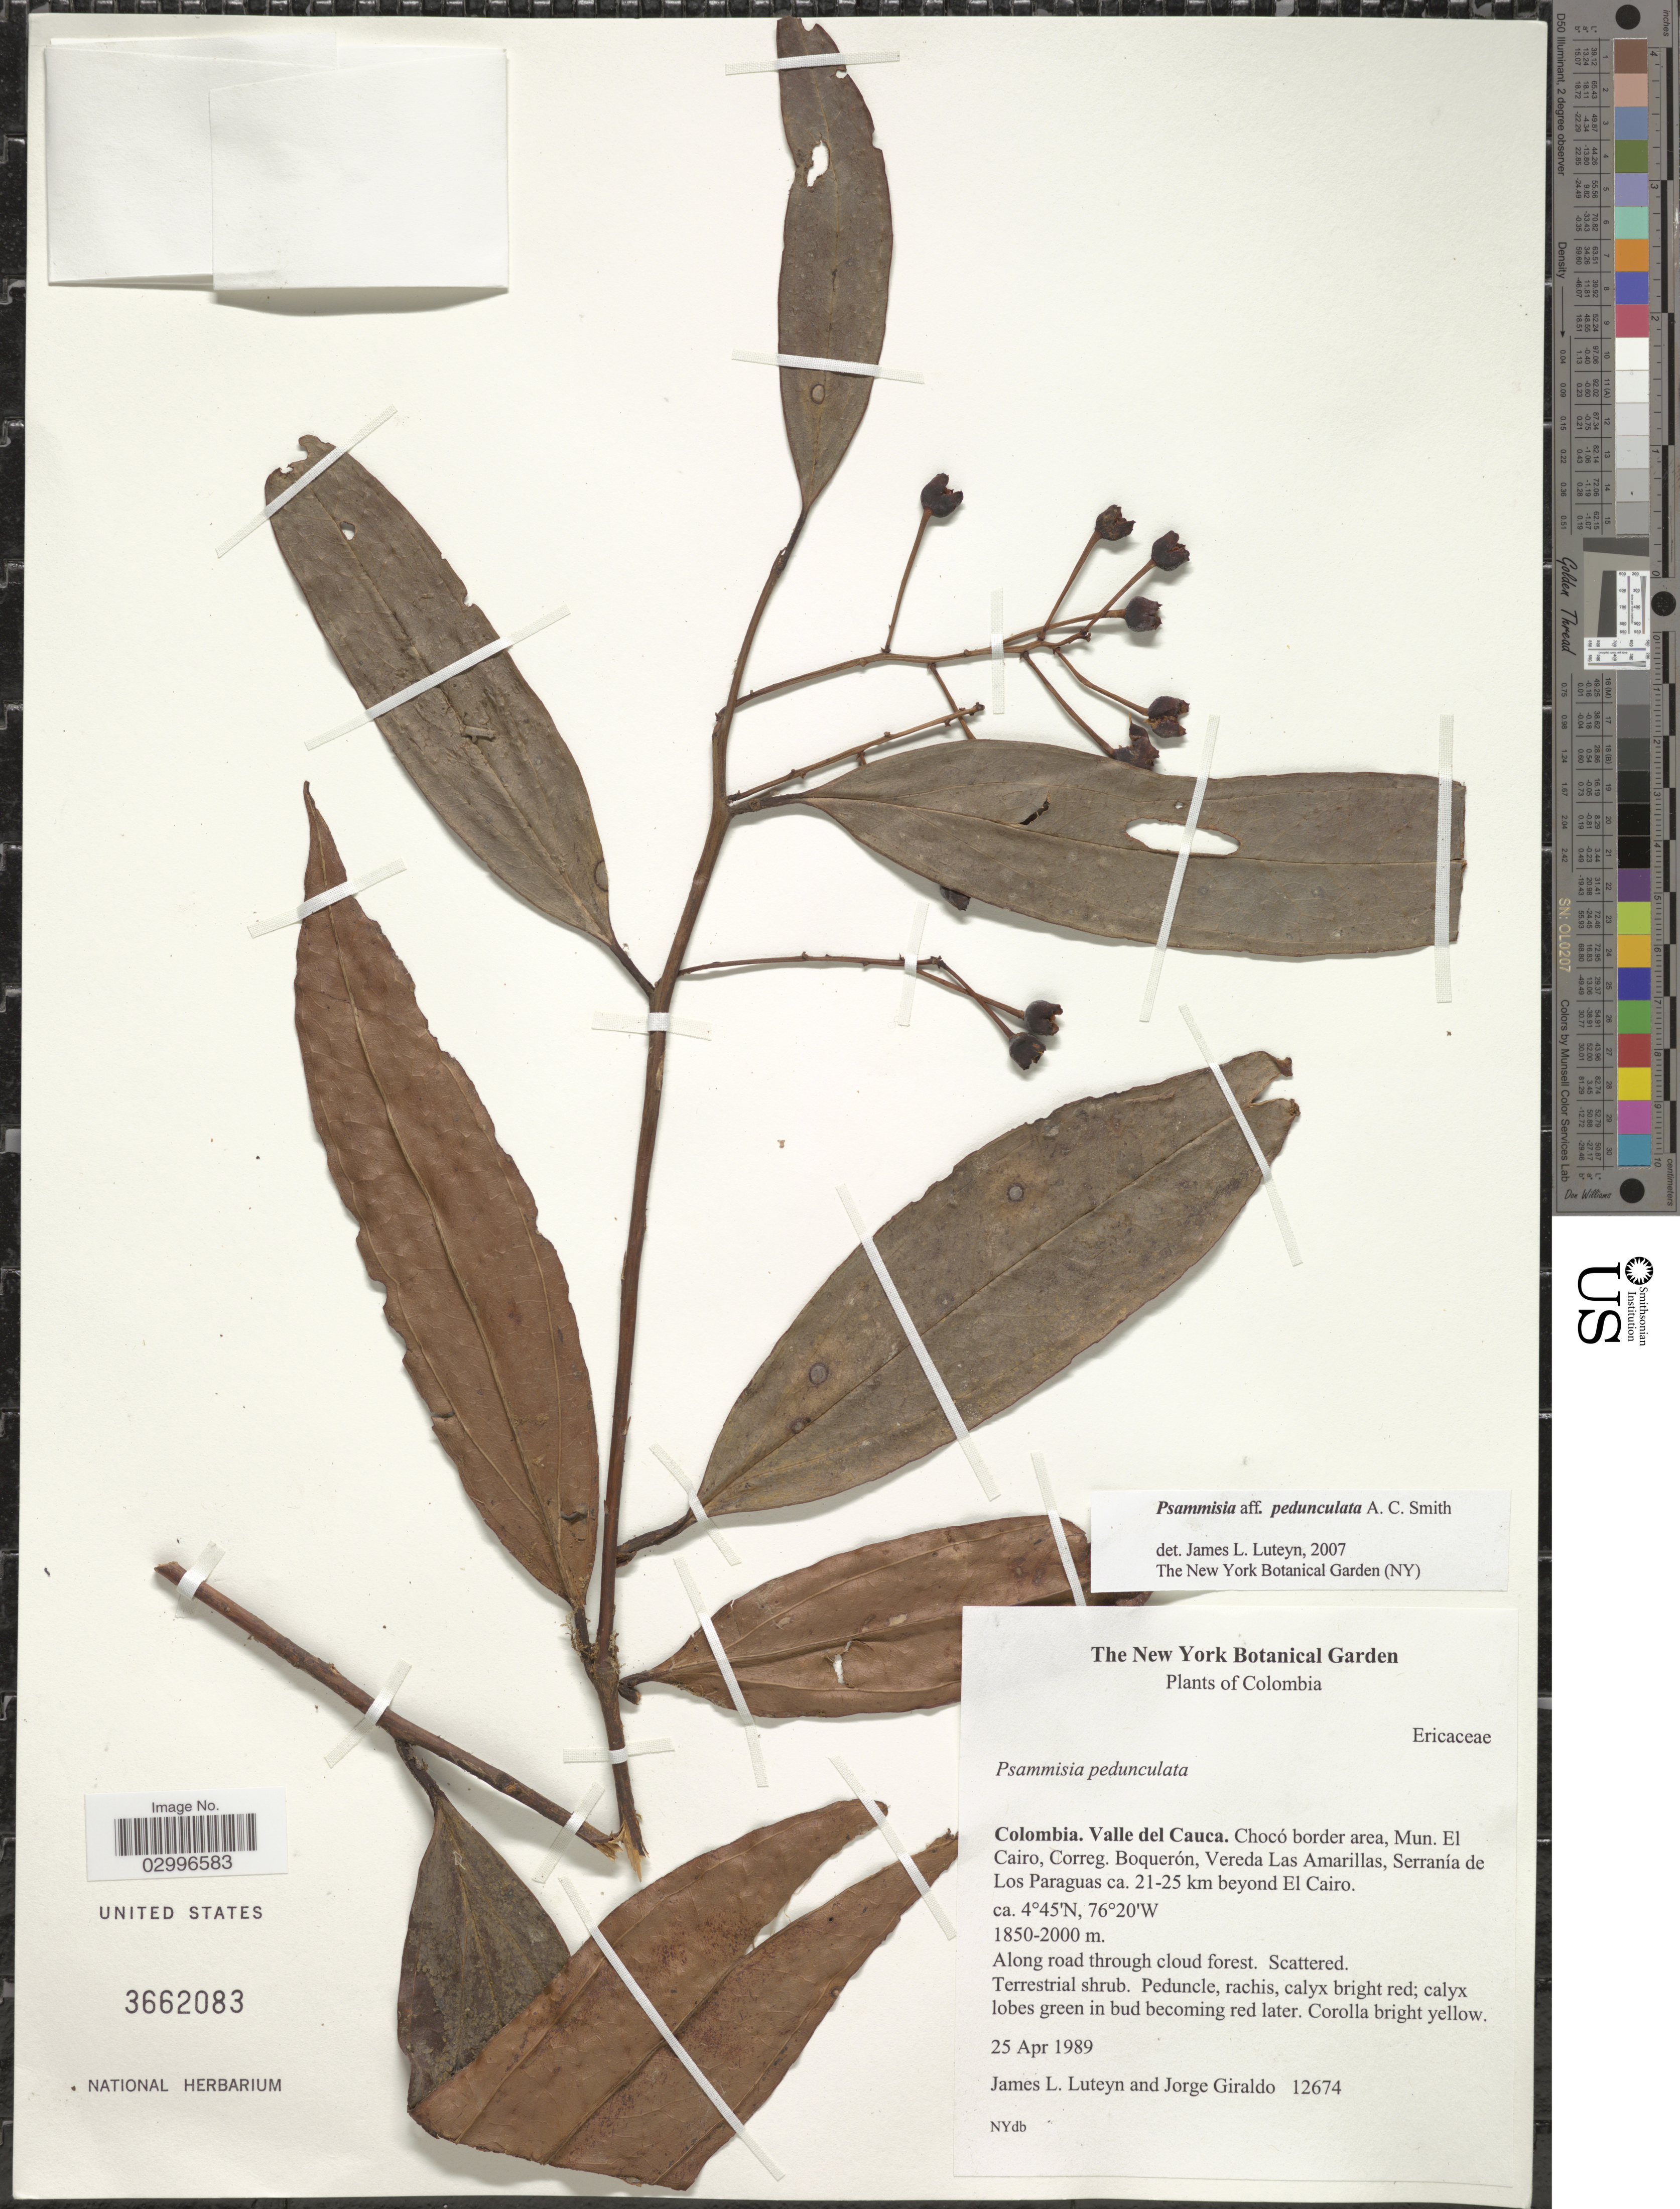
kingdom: Plantae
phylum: Tracheophyta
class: Magnoliopsida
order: Ericales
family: Ericaceae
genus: Psammisia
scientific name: Psammisia pedunculata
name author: A.C. Sm.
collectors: J. L. Luteyn & J. Giraldo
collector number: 12674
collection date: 1989-04-25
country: Colombia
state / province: Valle del Cauca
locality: Valle del Cauca. Chocó border area, Mun. El Cairo, Correg. Boquerón, Vereda Las Amarillas, Serranía de Los Paraguas ca. 21-25 km beyond El Cairo.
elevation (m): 1850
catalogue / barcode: US 3662083